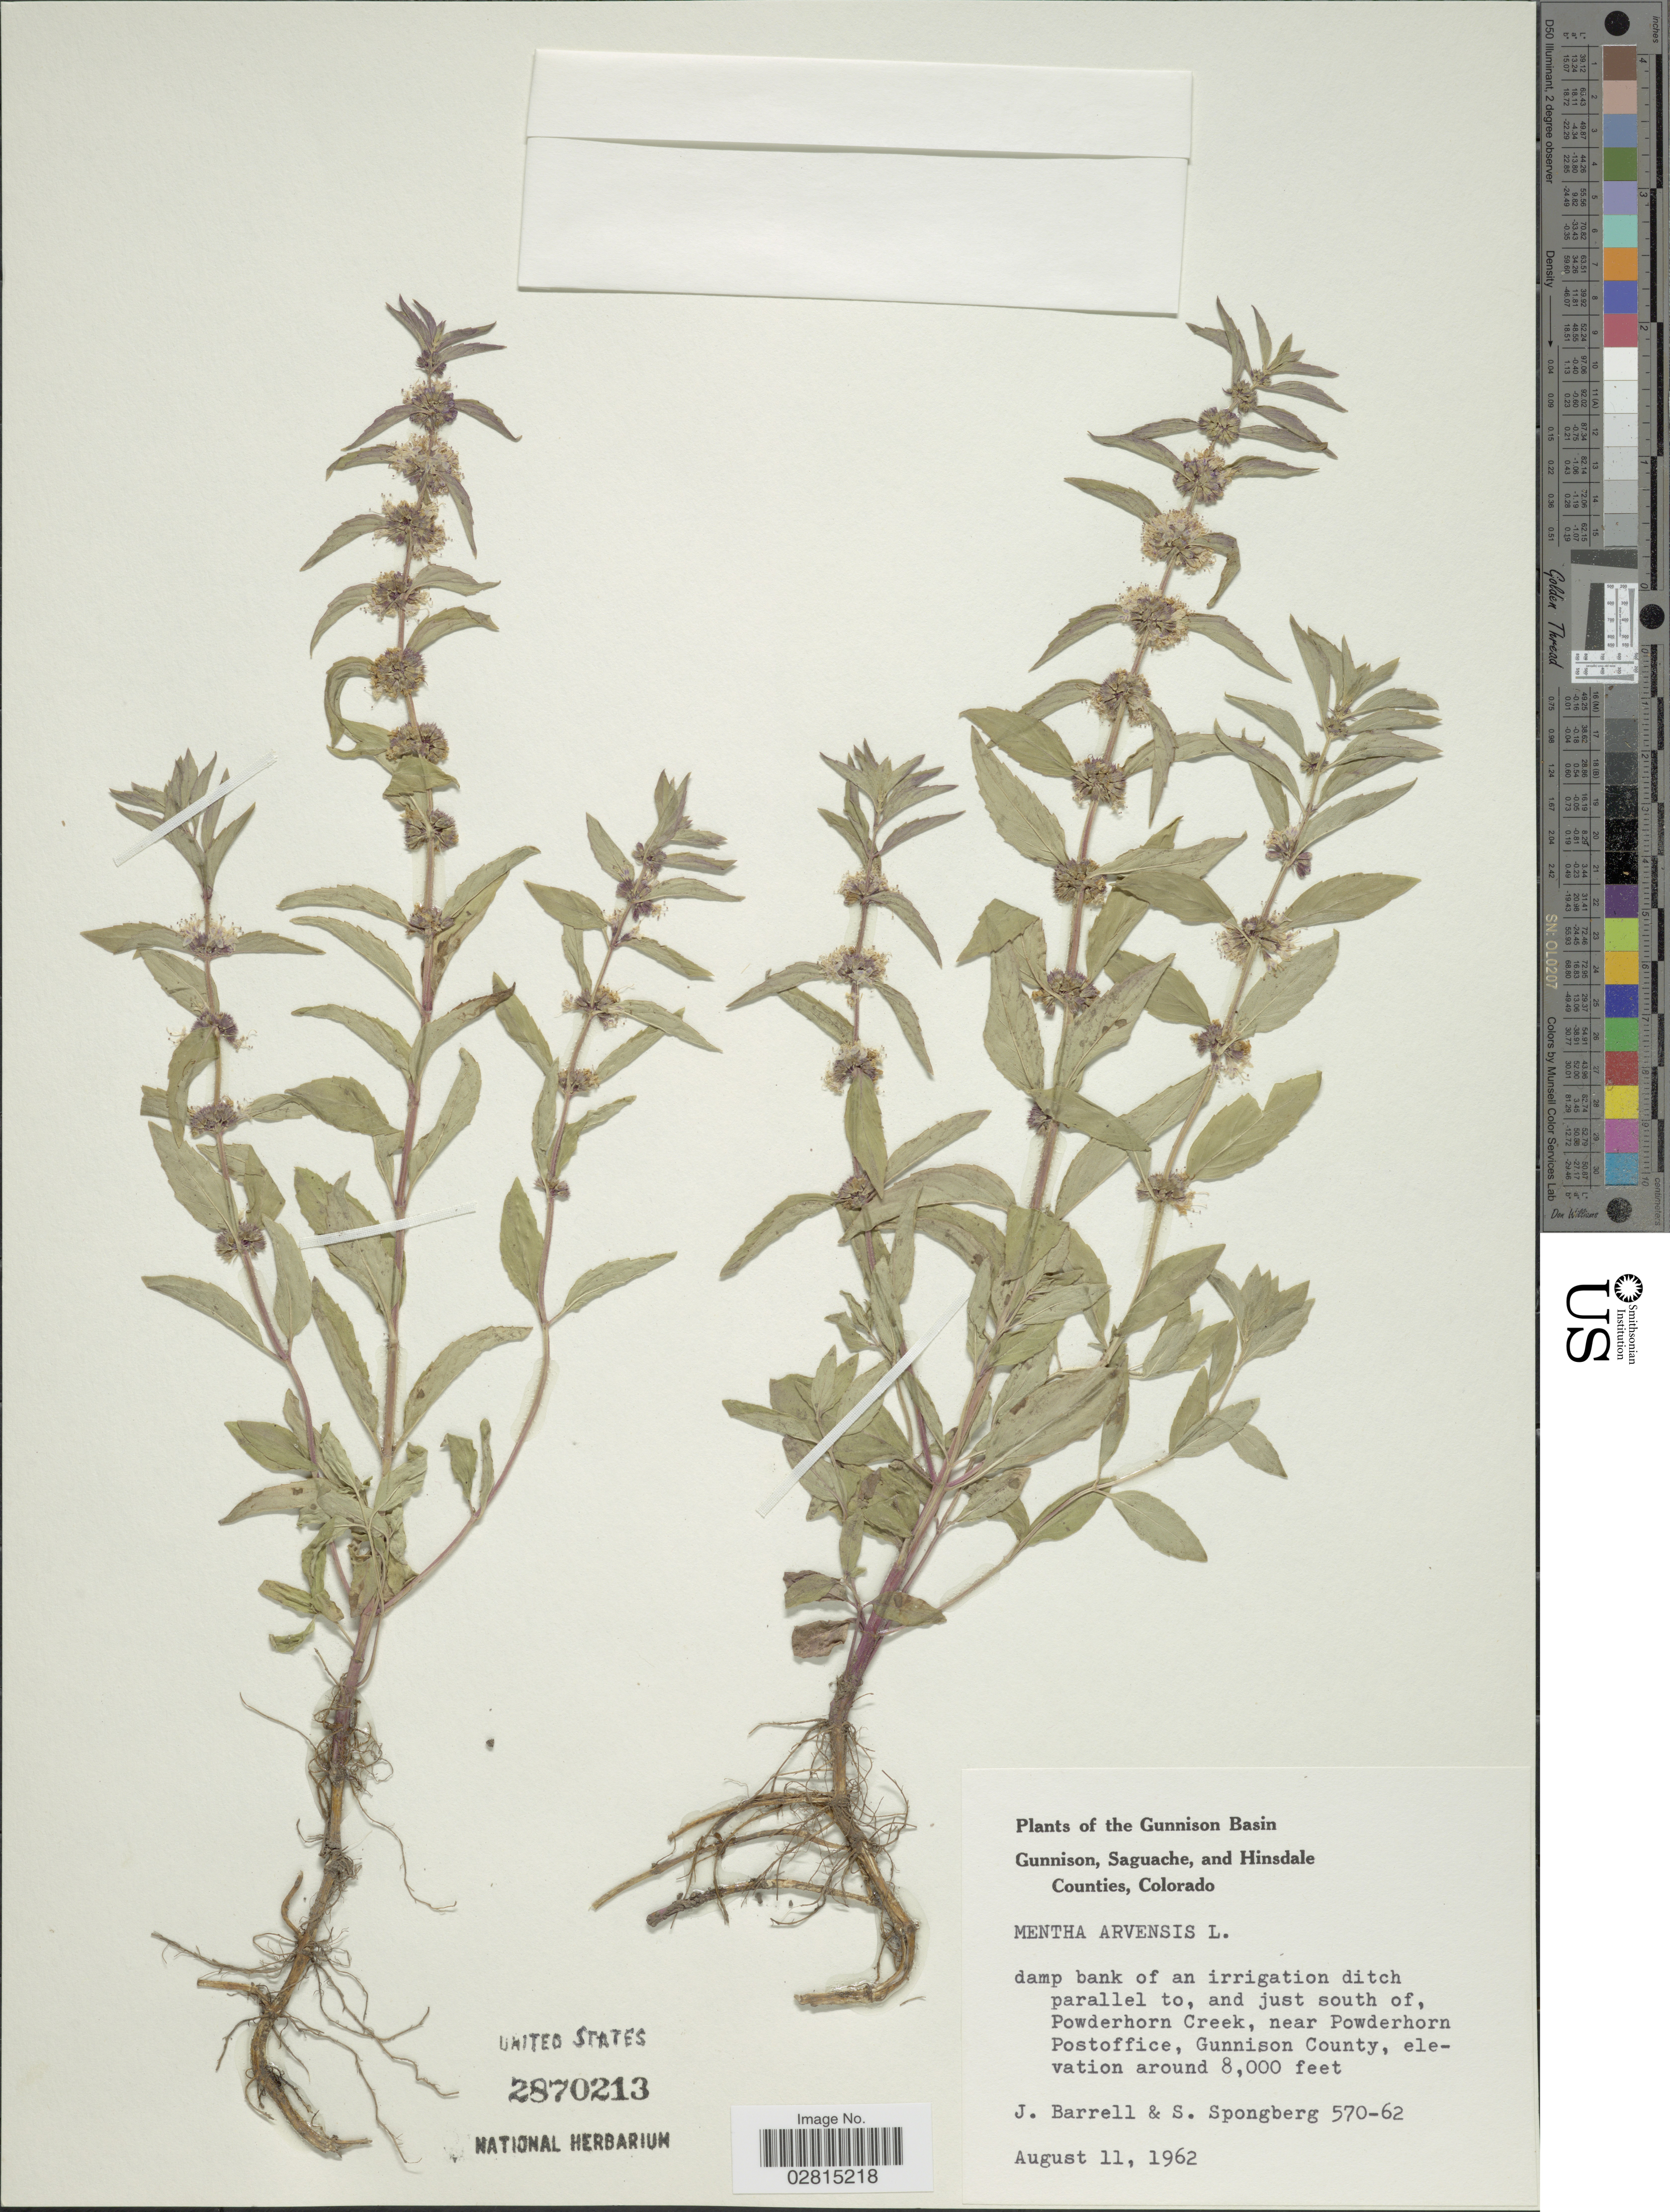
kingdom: Plantae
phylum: Tracheophyta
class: Magnoliopsida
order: Lamiales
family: Lamiaceae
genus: Mentha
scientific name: Mentha arvensis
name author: L.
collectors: J. Barrell & S. A.Spongberg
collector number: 570-62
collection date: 1962-08-11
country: United States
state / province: Colorado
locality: Gunnison Basin, Gunnison, Saguache, and Hinsdale Counties, damp bank of an irrigation ditch parallel to, and just south of, Powderhorn Creek, near Powderhorn Postoffice, Gunnison County.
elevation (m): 2438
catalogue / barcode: US 2870213